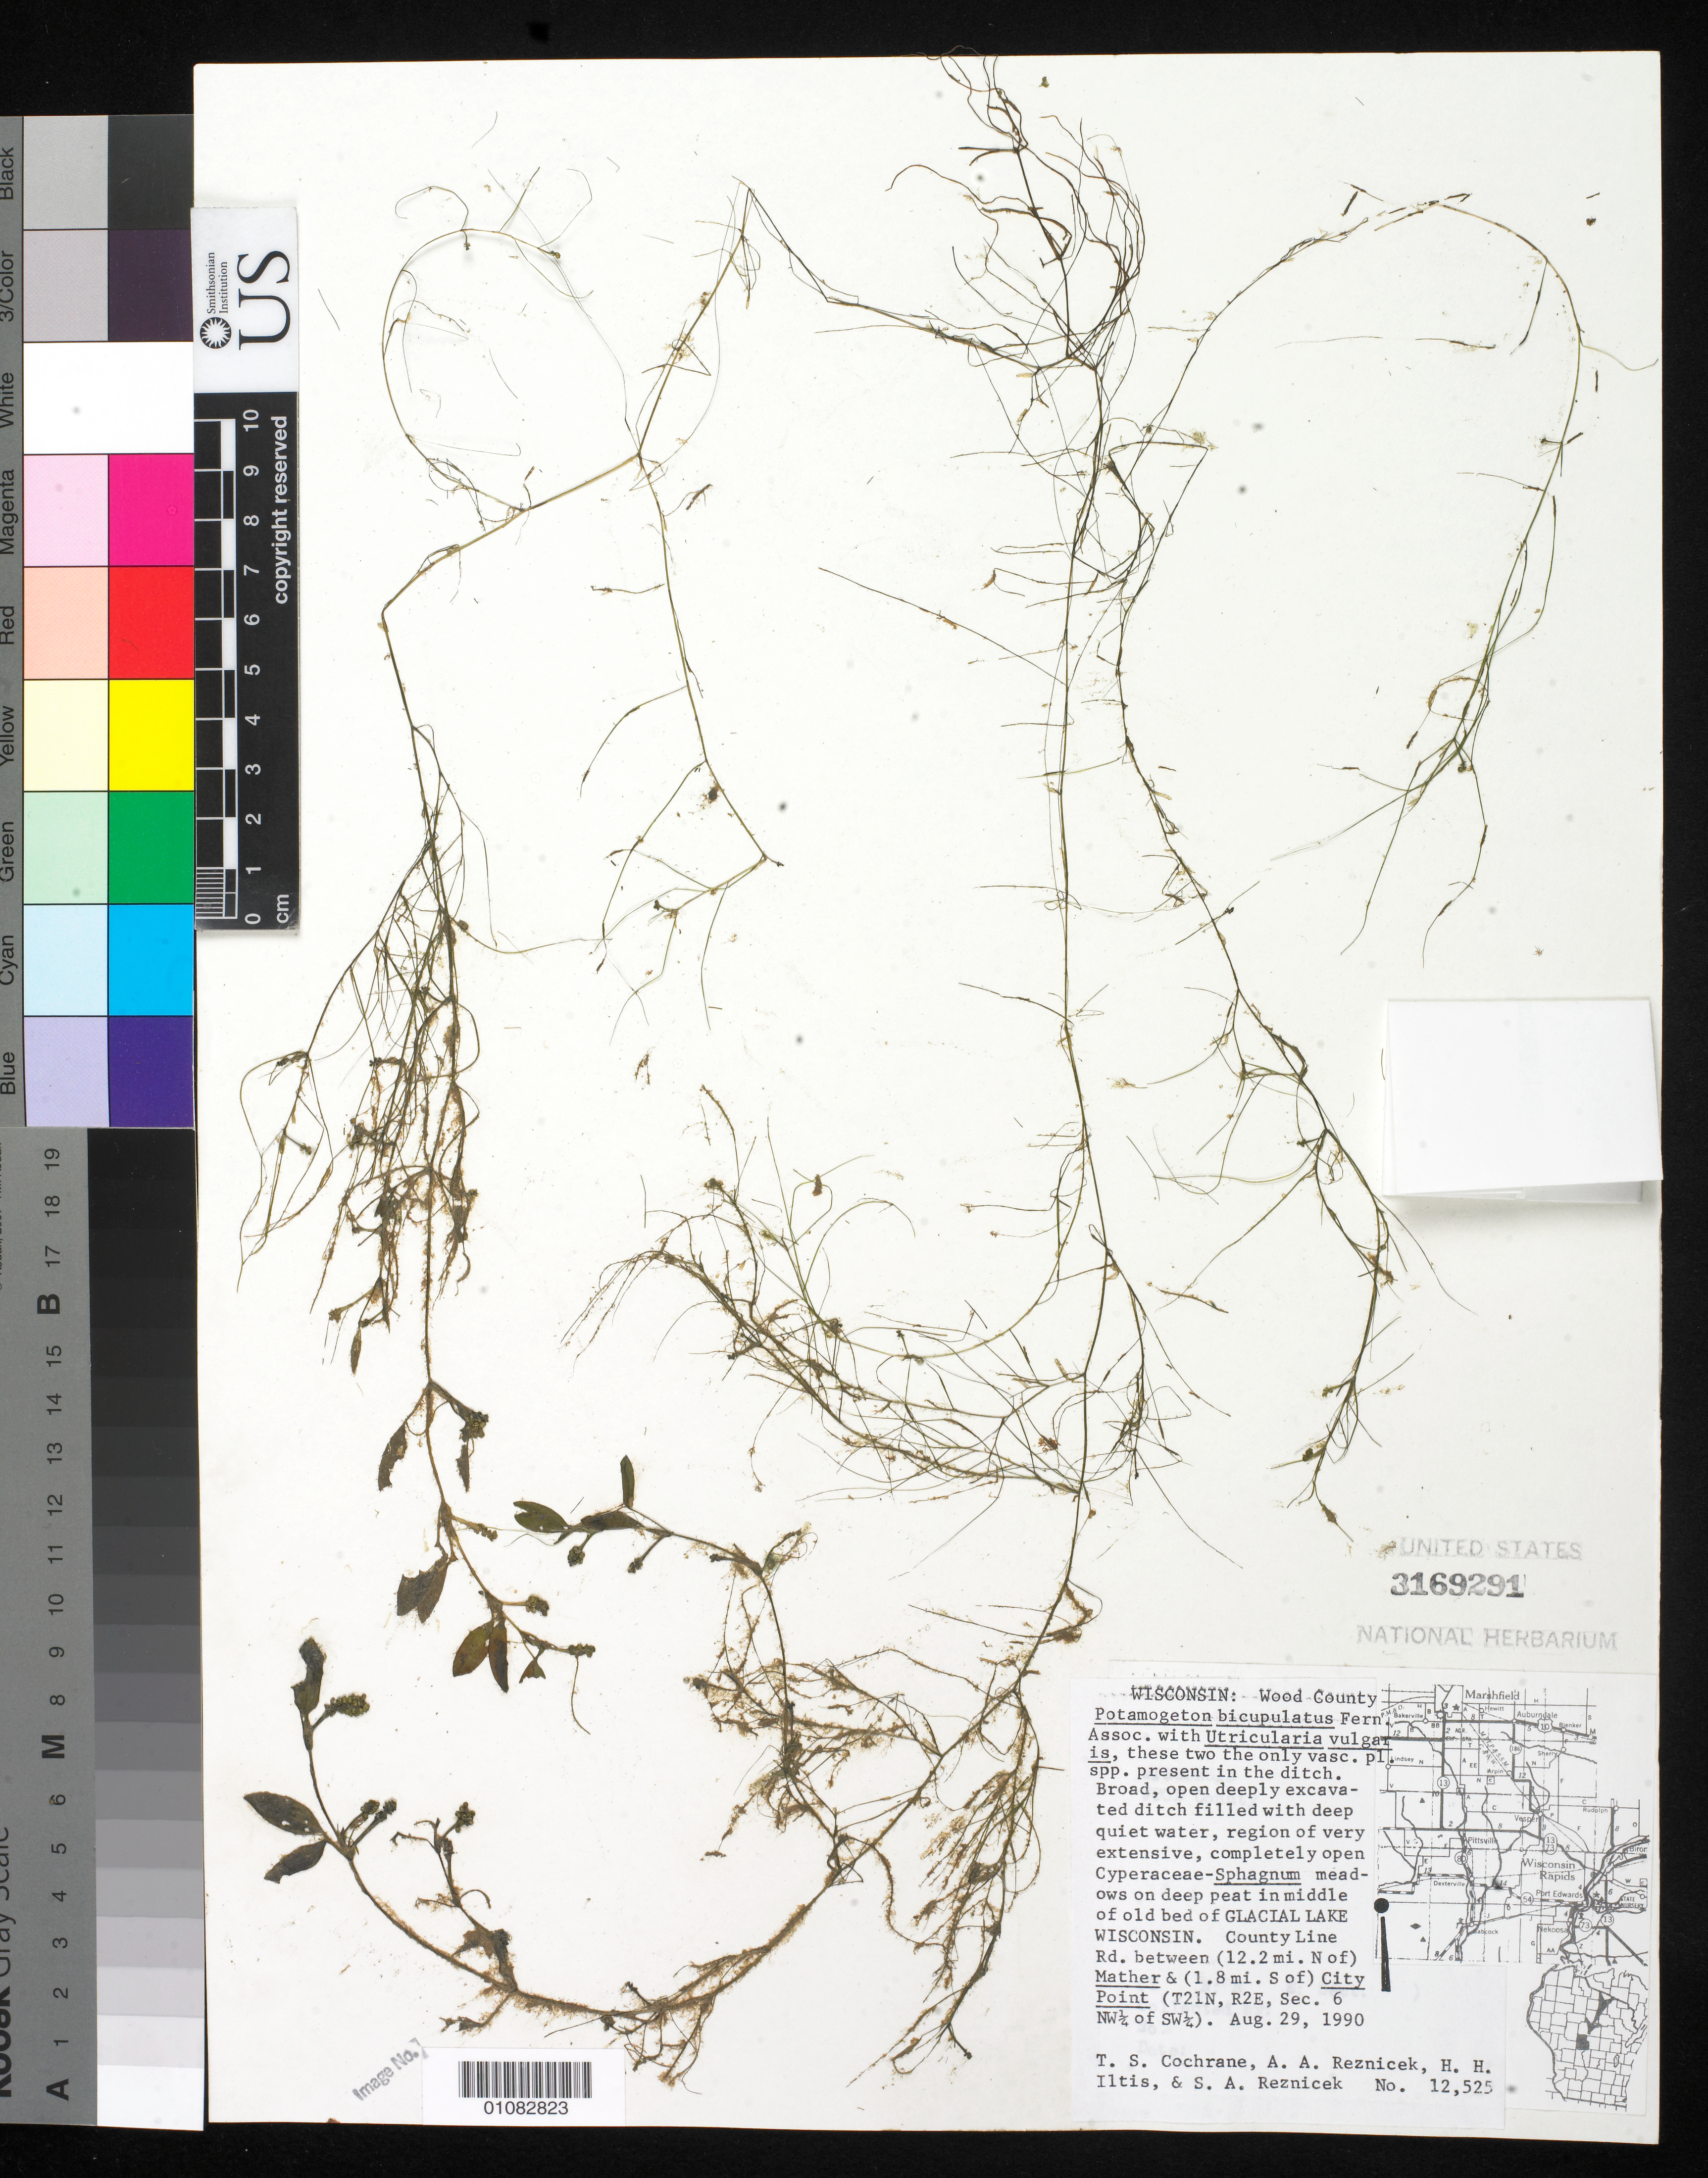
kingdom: Plantae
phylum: Tracheophyta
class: Liliopsida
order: Alismatales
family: Potamogetonaceae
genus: Potamogeton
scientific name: Potamogeton bicupulatus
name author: Fernald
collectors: T. S. Cochrane, A. A. Reznicek, H. H. Iltis & S. A. Reznicek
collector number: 12525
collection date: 1990-08-29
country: United States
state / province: Wisconsin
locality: In middle of old bed of Glacial Lake. County Line Rd. between (12.2 mi. N of ) Mather & (1.8 mi. S of) City Point (T21N, R2E, Sec. 6 NW1/4 of SW1/4).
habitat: Broad, open deeply excavated ditch filled with deep quiet water, region of very extensive, completely open meadows on deep peat in middle of old bed of Glacial Lake.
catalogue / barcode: US 3169291